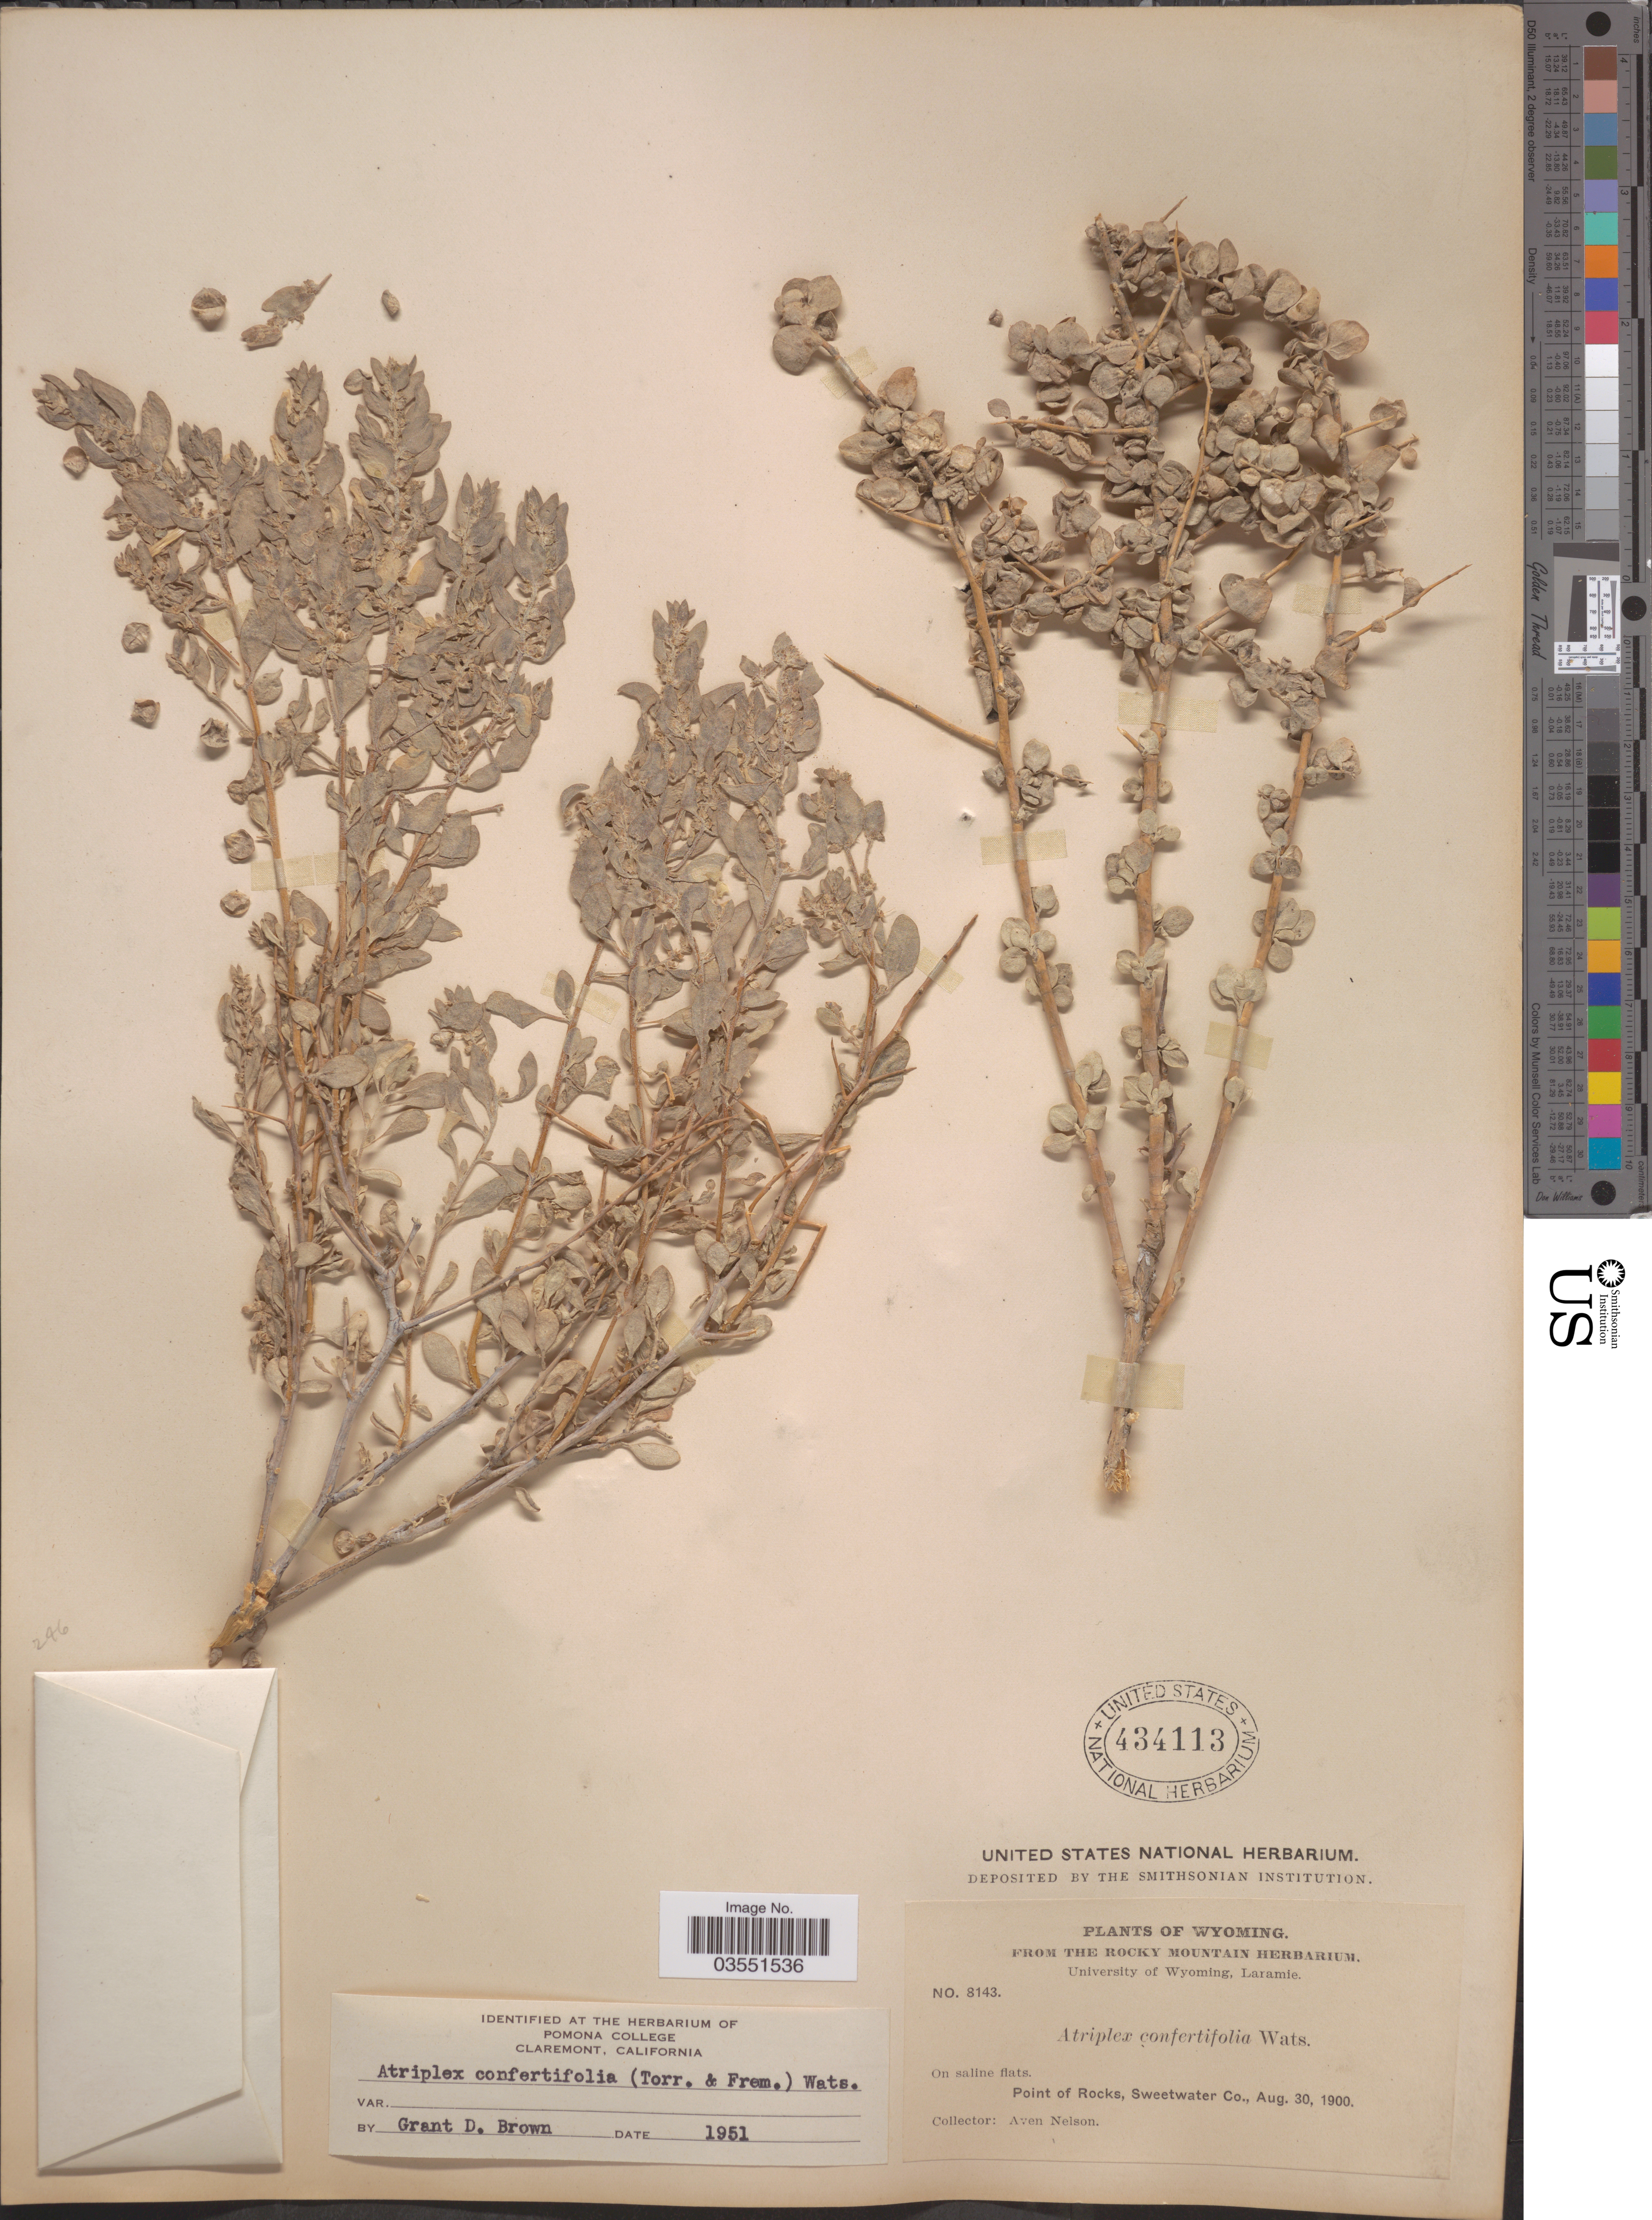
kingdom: Plantae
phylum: Tracheophyta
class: Magnoliopsida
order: Caryophyllales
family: Amaranthaceae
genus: Atriplex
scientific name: Atriplex confertifolia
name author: (Torr. & Frém.) S. Watson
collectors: A. Nelson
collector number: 8143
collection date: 1900-08-30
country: United States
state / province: Wyoming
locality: Point of Rocks, Sweetwater Co.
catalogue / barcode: US 434113